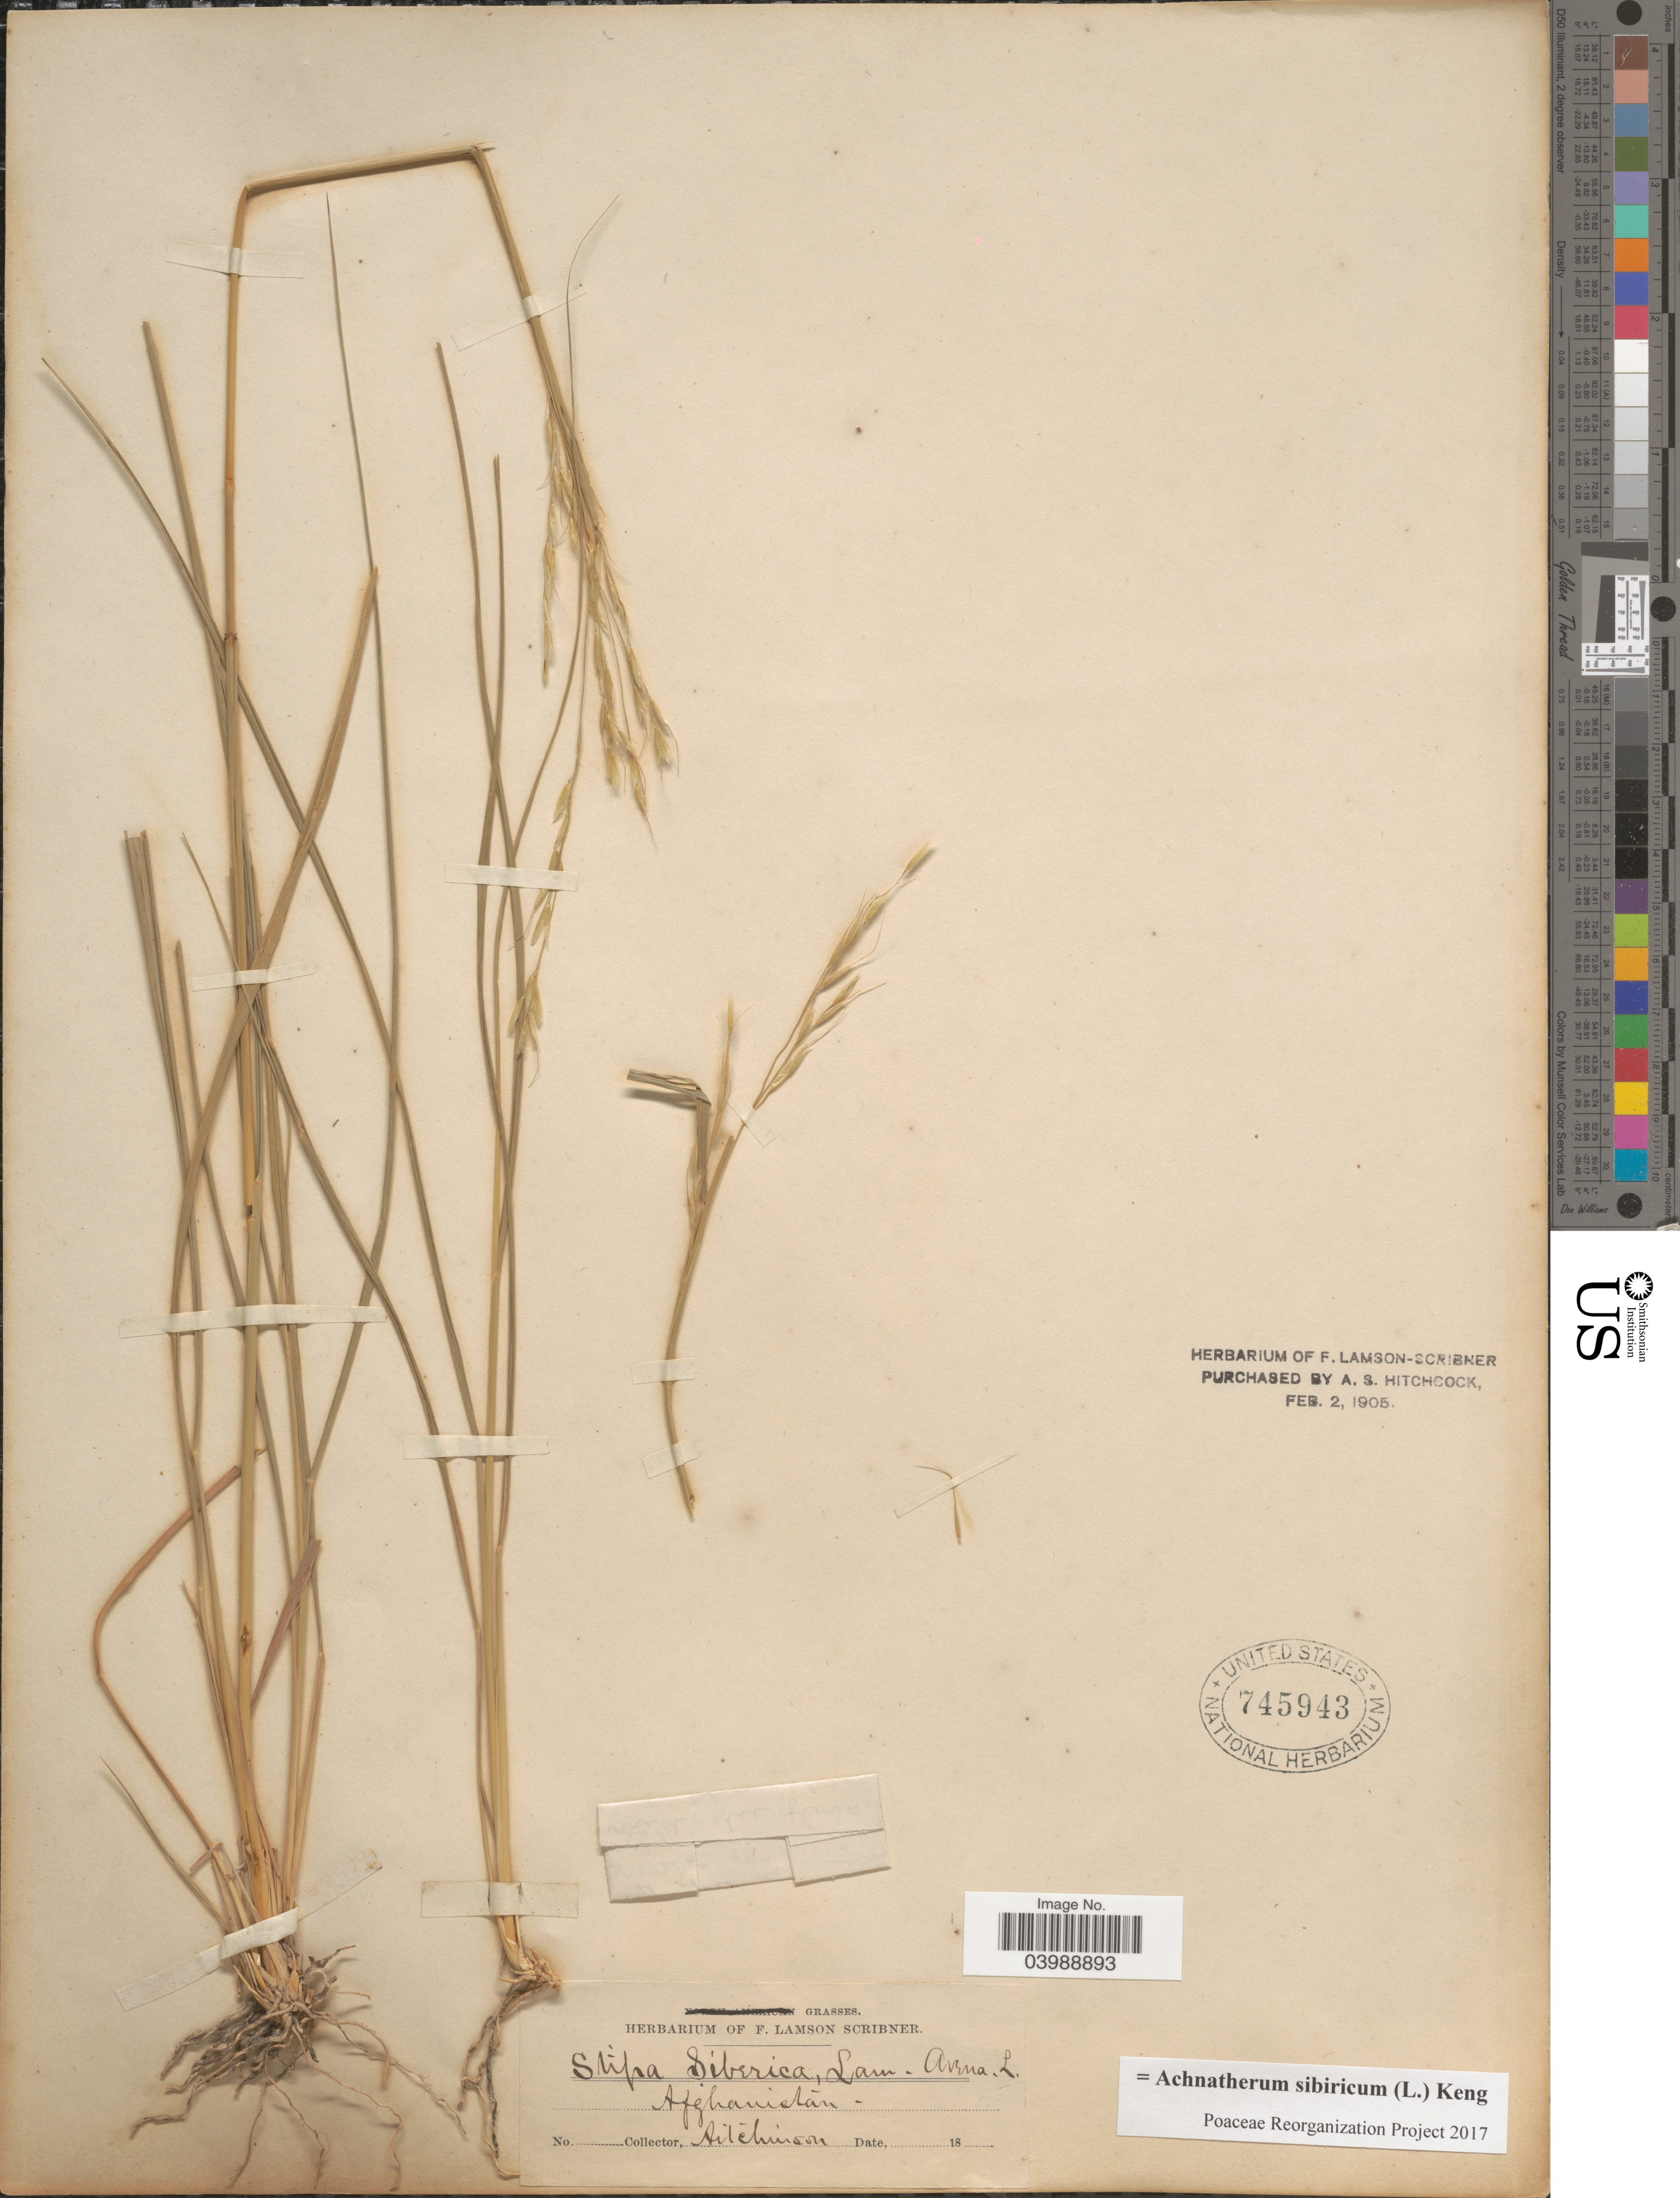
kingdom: Plantae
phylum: Tracheophyta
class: Liliopsida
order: Poales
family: Poaceae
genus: Achnatherum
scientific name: Achnatherum sibiricum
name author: (L.) Keng ex Tzvelev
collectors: Aitchison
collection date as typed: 18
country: Afghanistan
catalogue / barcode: US 745943